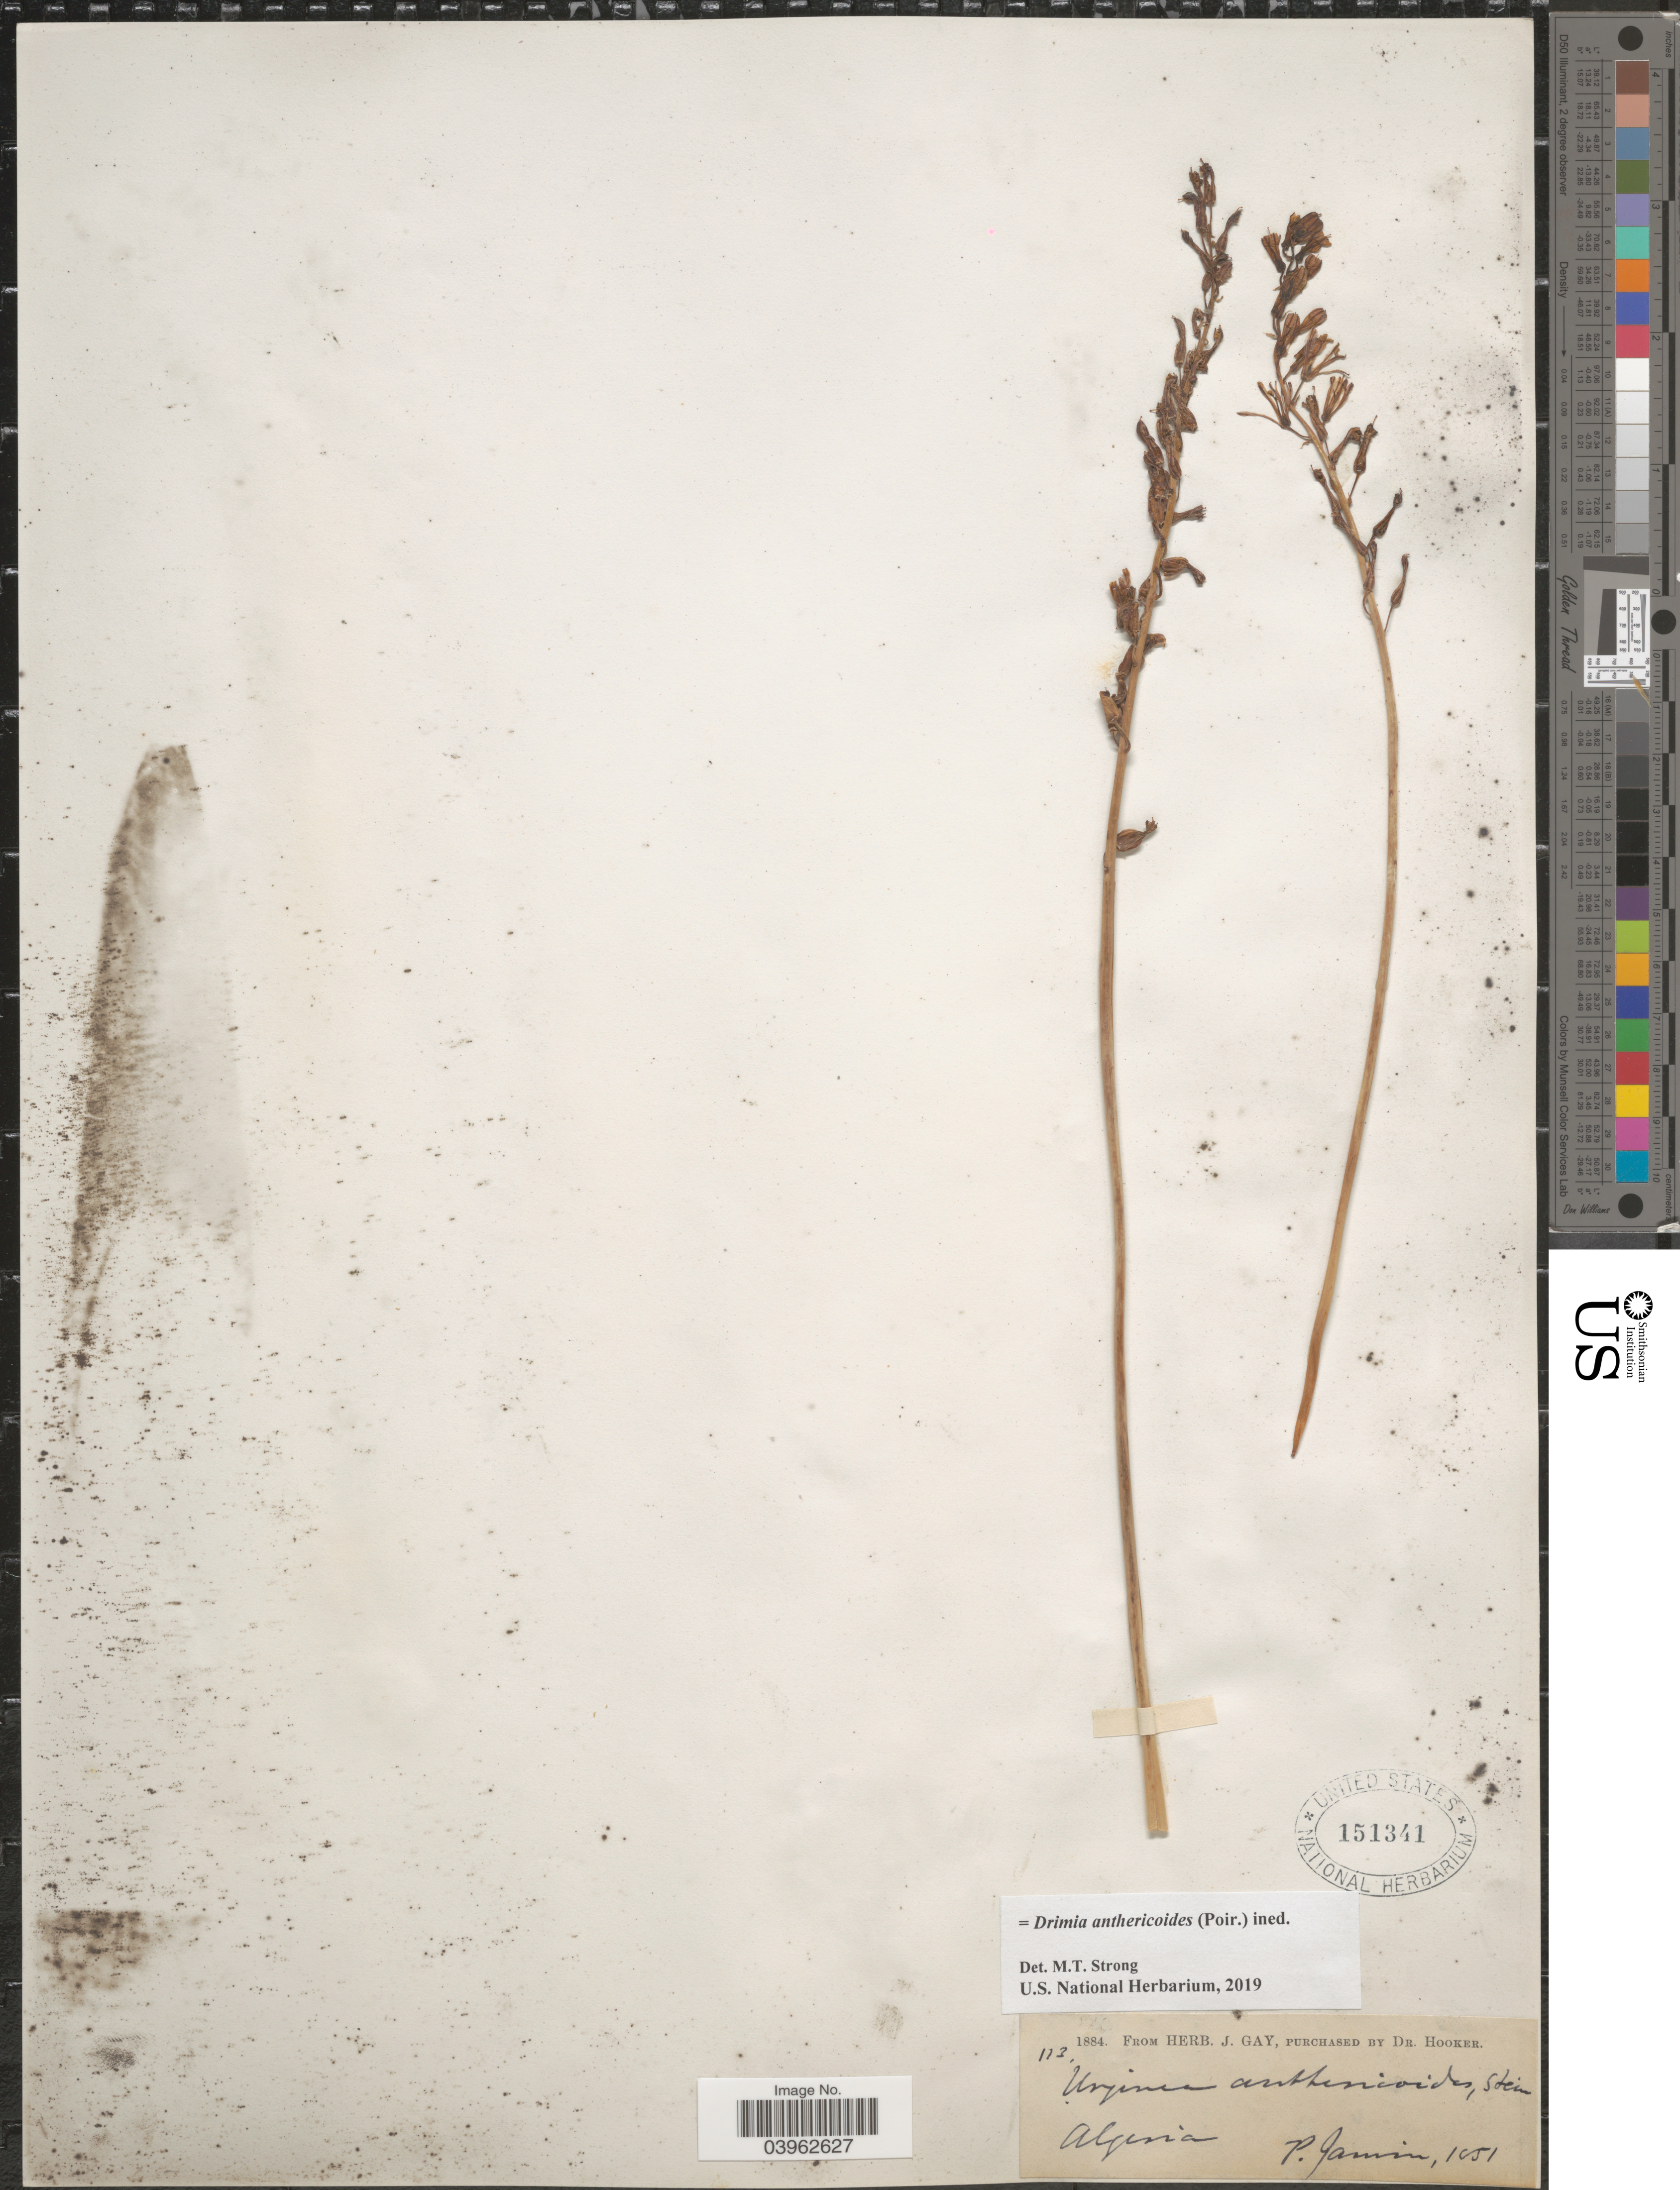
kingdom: Plantae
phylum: Tracheophyta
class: Liliopsida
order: Asparagales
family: Asparagaceae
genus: Drimia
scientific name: Drimia anthericoides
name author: (Poir.) Véla & Bélair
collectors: P. Jamin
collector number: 113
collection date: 1851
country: Algeria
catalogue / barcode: US 151341